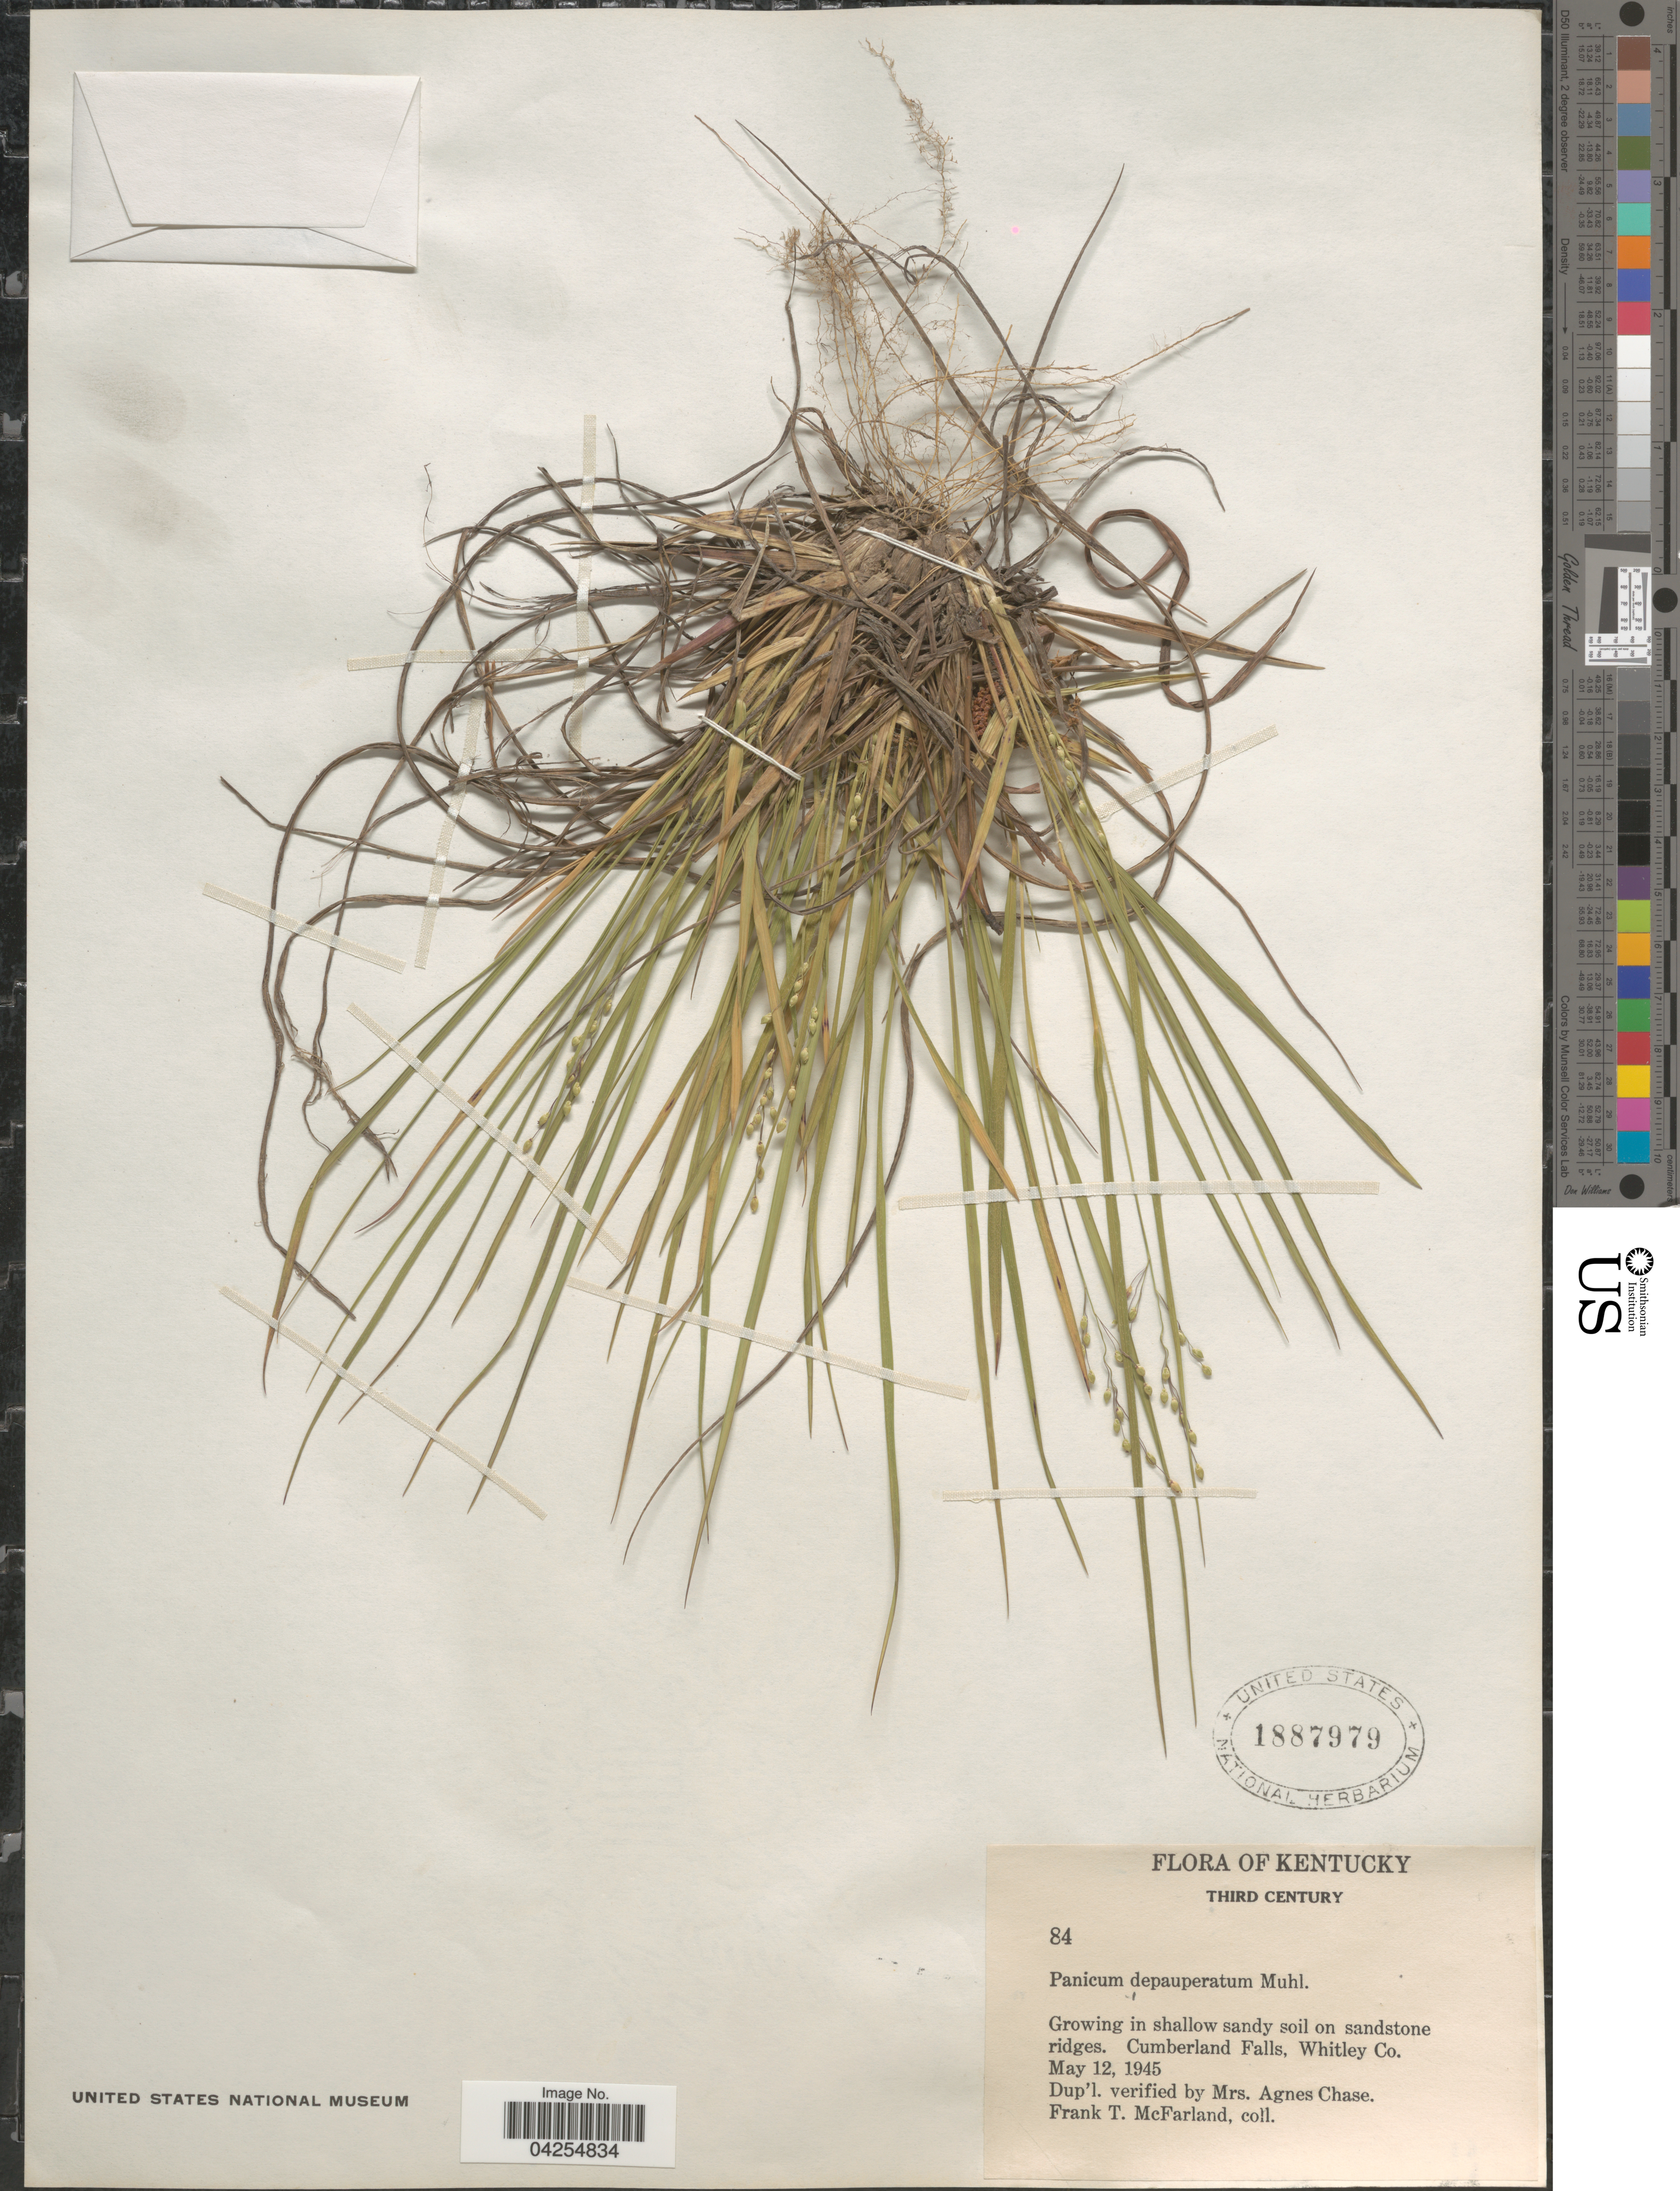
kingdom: Plantae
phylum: Tracheophyta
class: Liliopsida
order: Poales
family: Poaceae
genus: Dichanthelium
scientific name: Dichanthelium depauperatum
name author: (Muhl.) Gould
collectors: F. McFarland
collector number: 84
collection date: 1945-05-12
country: United States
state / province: Kentucky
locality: Third Century. Cumberland Falls, Whitley Co.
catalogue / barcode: US 1887979